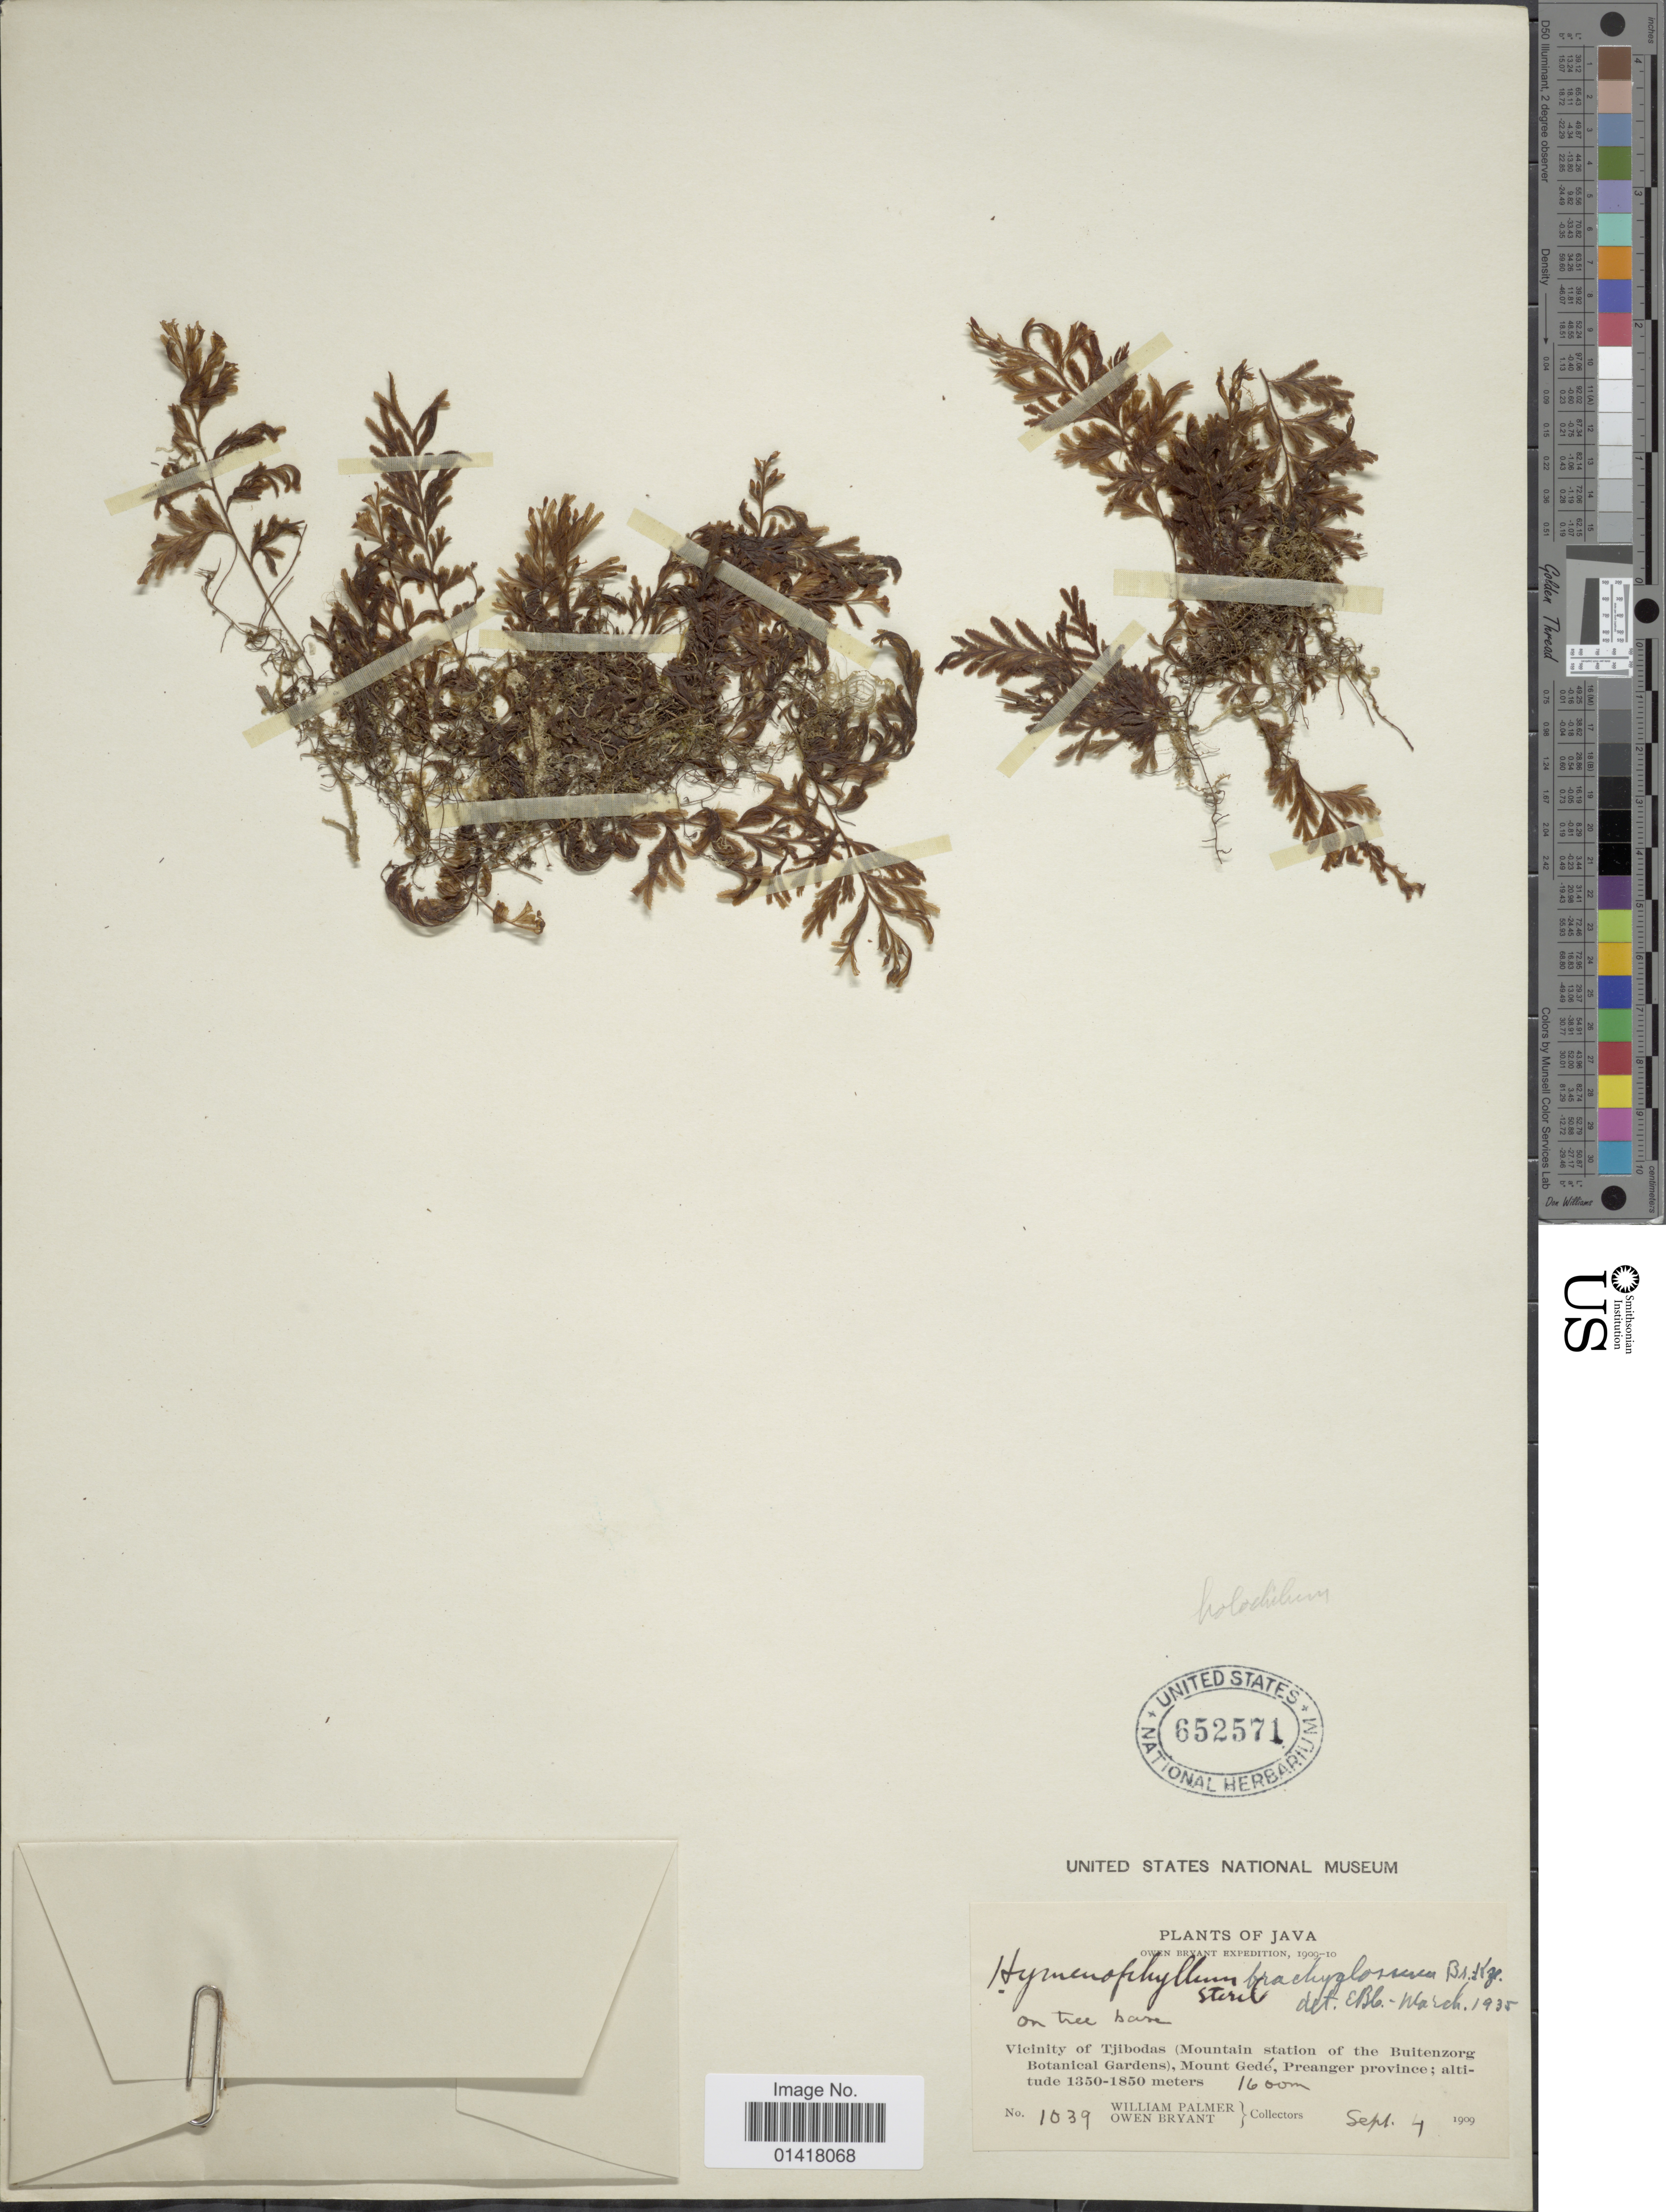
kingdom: Plantae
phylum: Tracheophyta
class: Polypodiopsida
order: Hymenophyllales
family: Hymenophyllaceae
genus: Hymenophyllum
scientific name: Hymenophyllum brachyglossum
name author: A. Br. ex Kunze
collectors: W. Palmer & O. Bryant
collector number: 1039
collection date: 1909-09-04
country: Indonesia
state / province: Java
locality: Vicinity of Tjibodas (Mountain station of the Buitenzorg Botanical Gardens), Mount Gede, Preanger province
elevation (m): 1600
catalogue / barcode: US 652571